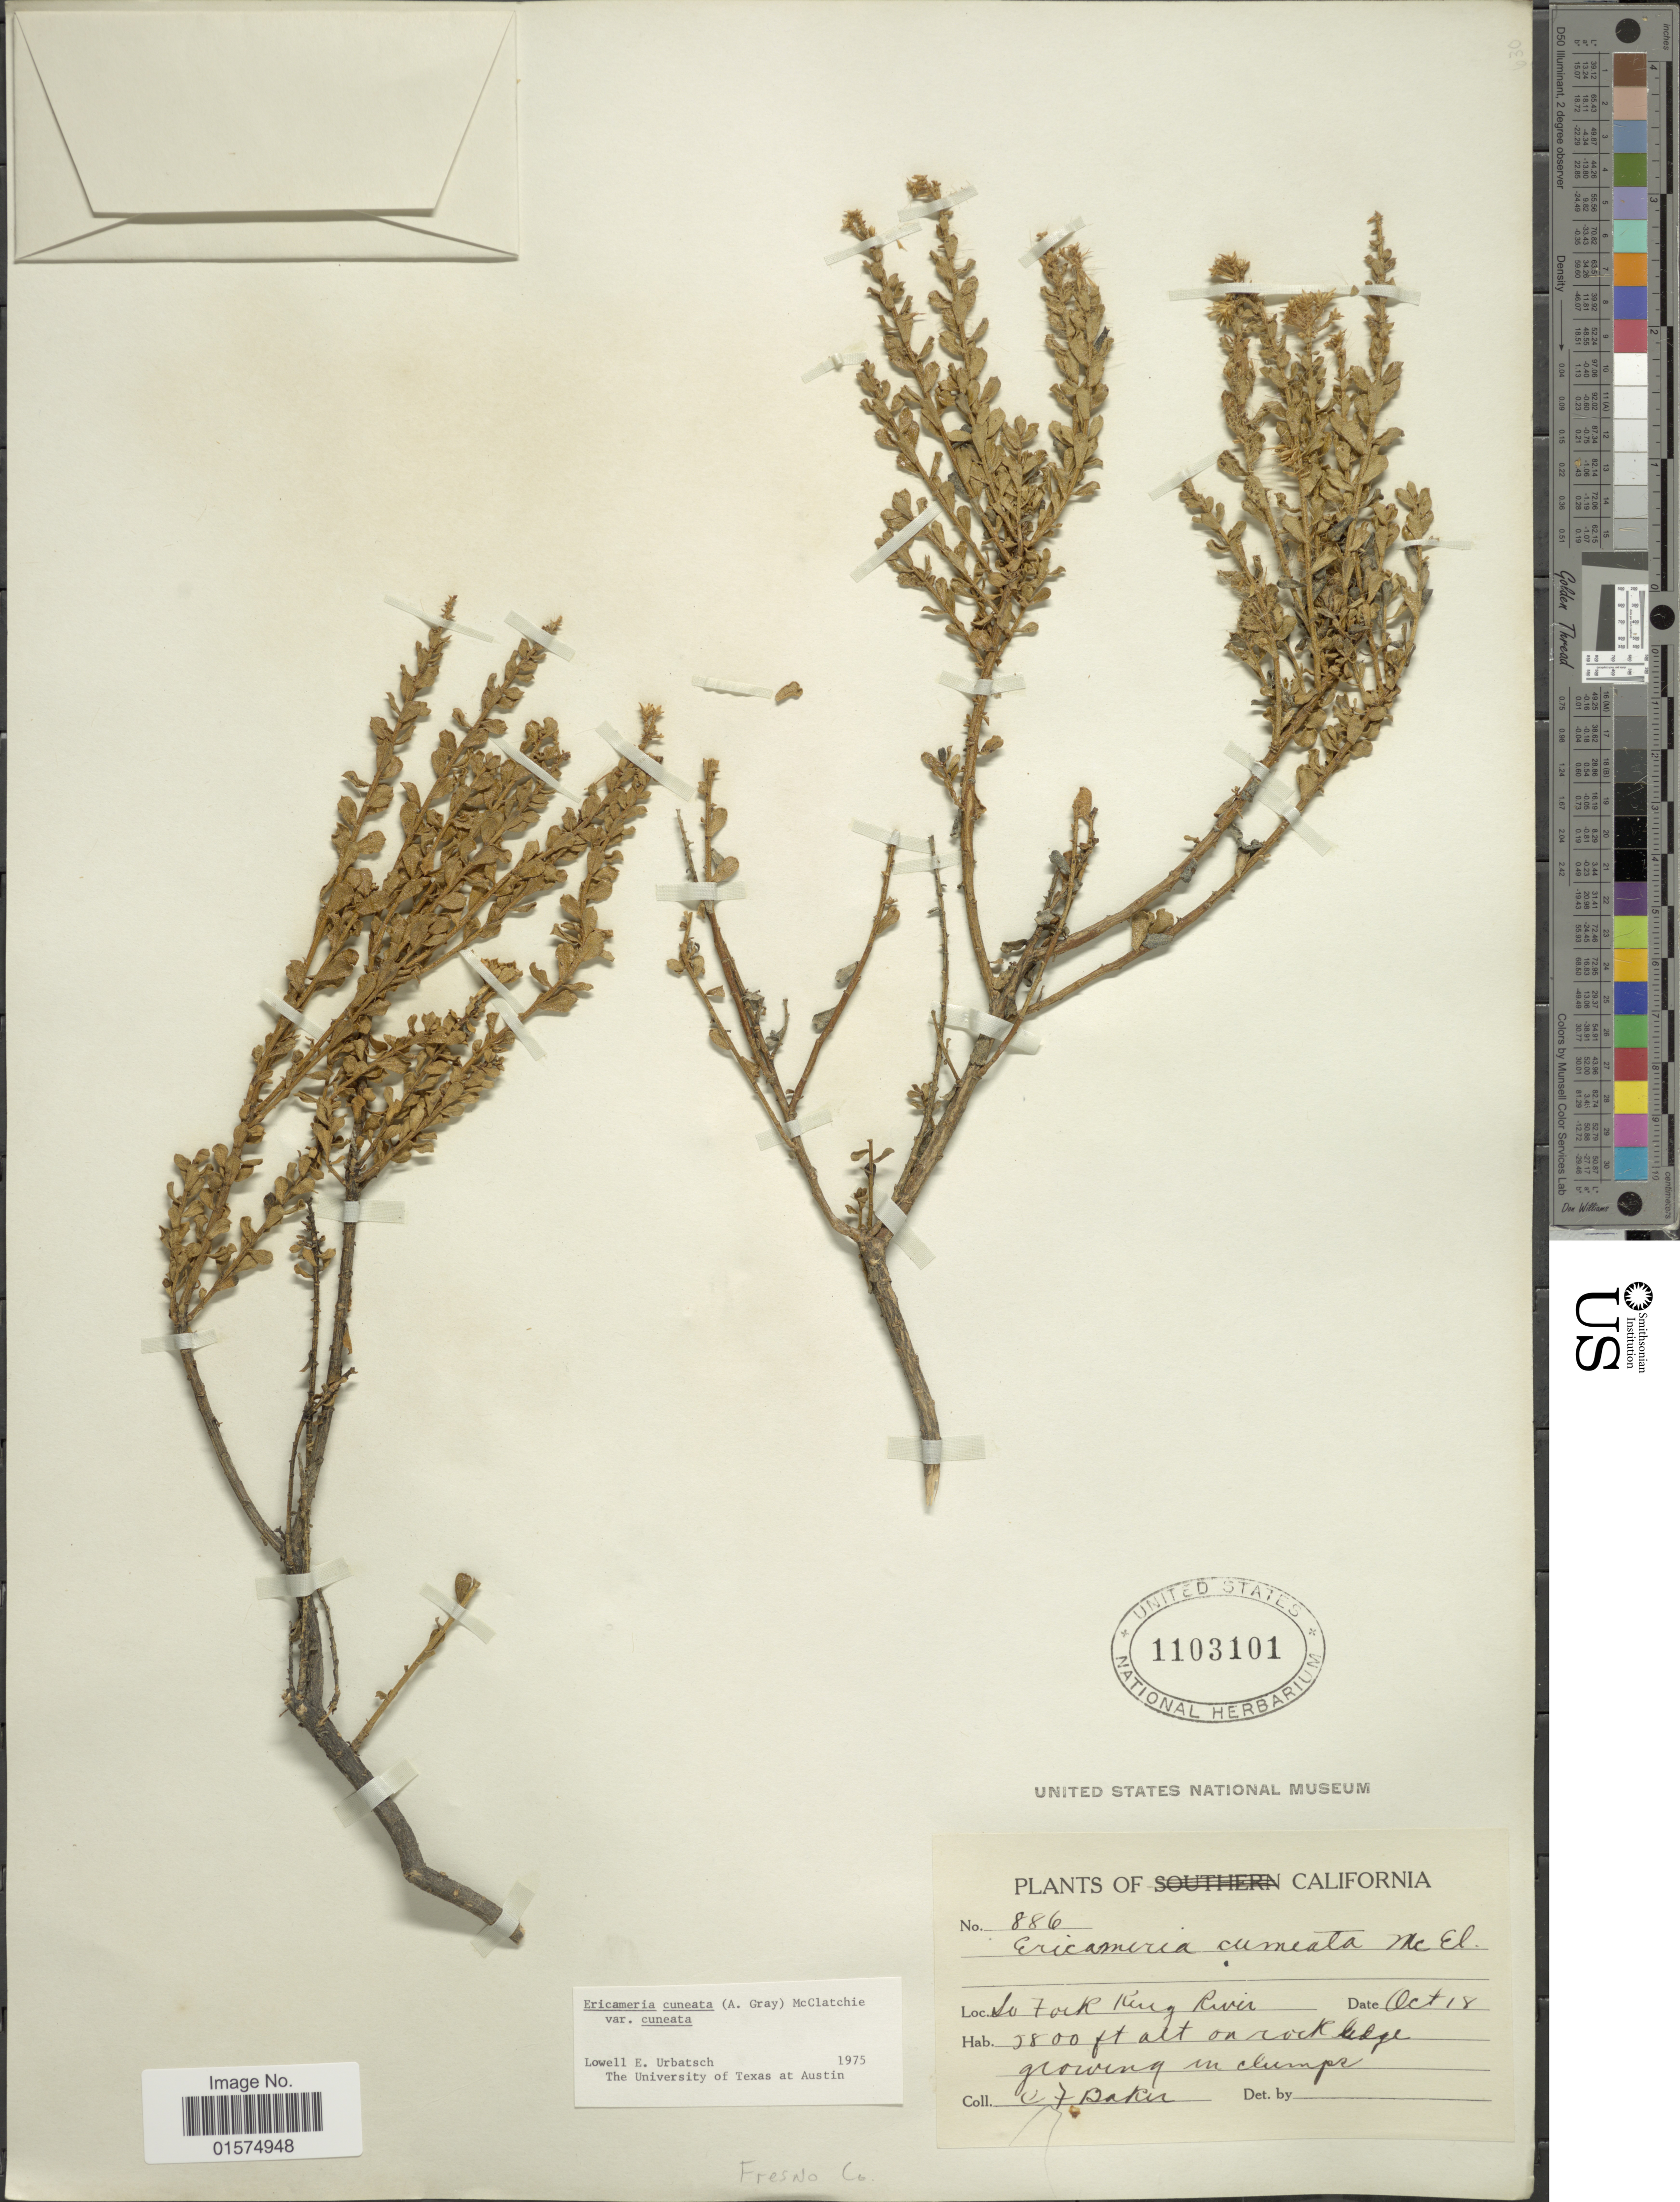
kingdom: Plantae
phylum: Tracheophyta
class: Magnoliopsida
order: Asterales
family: Asteraceae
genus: Ericameria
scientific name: Ericameria cuneata var. cuneata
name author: (A. Gray) McClatchie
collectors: C. F. Baker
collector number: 886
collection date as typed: Transcribed d/m/y: /10/18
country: United States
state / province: California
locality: So Fork Ring River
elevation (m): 1768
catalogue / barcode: US 1103101